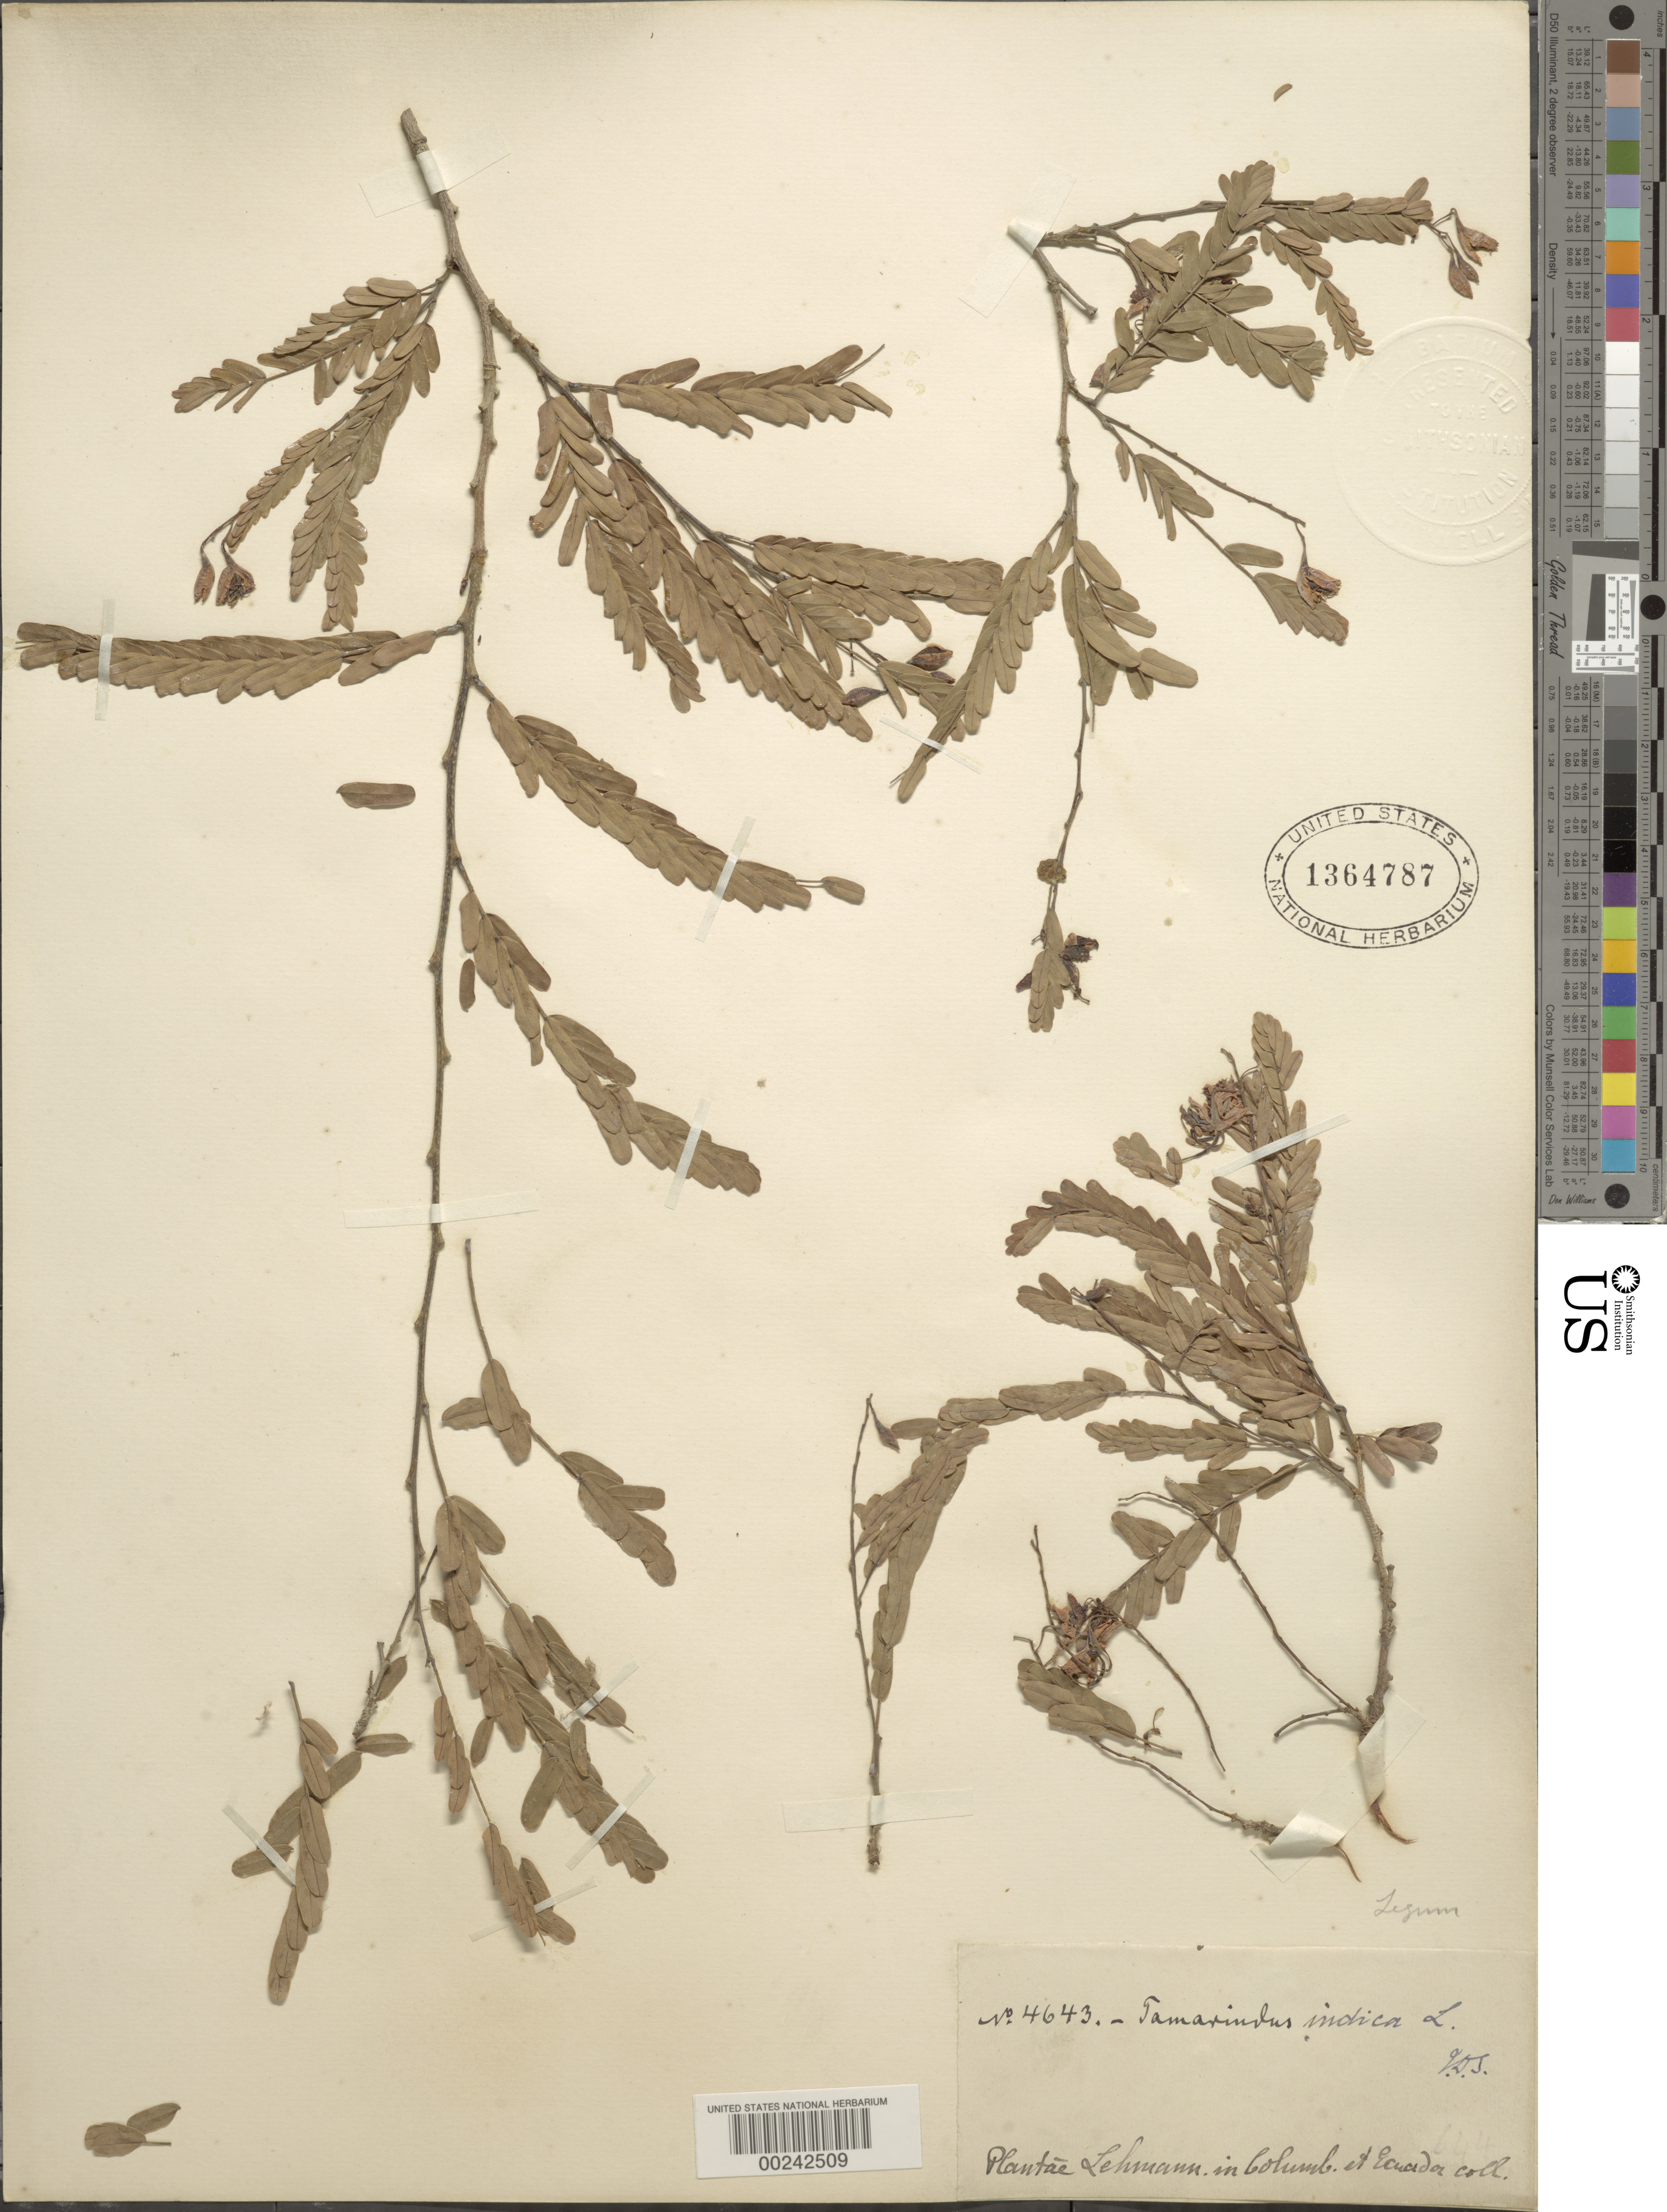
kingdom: Plantae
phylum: Tracheophyta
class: Magnoliopsida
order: Fabales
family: Fabaceae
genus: Tamarindus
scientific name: Tamarindus indica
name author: L.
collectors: F. C. Lehmann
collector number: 4643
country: Colombia / Ecuador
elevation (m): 400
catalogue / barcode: US 1364787